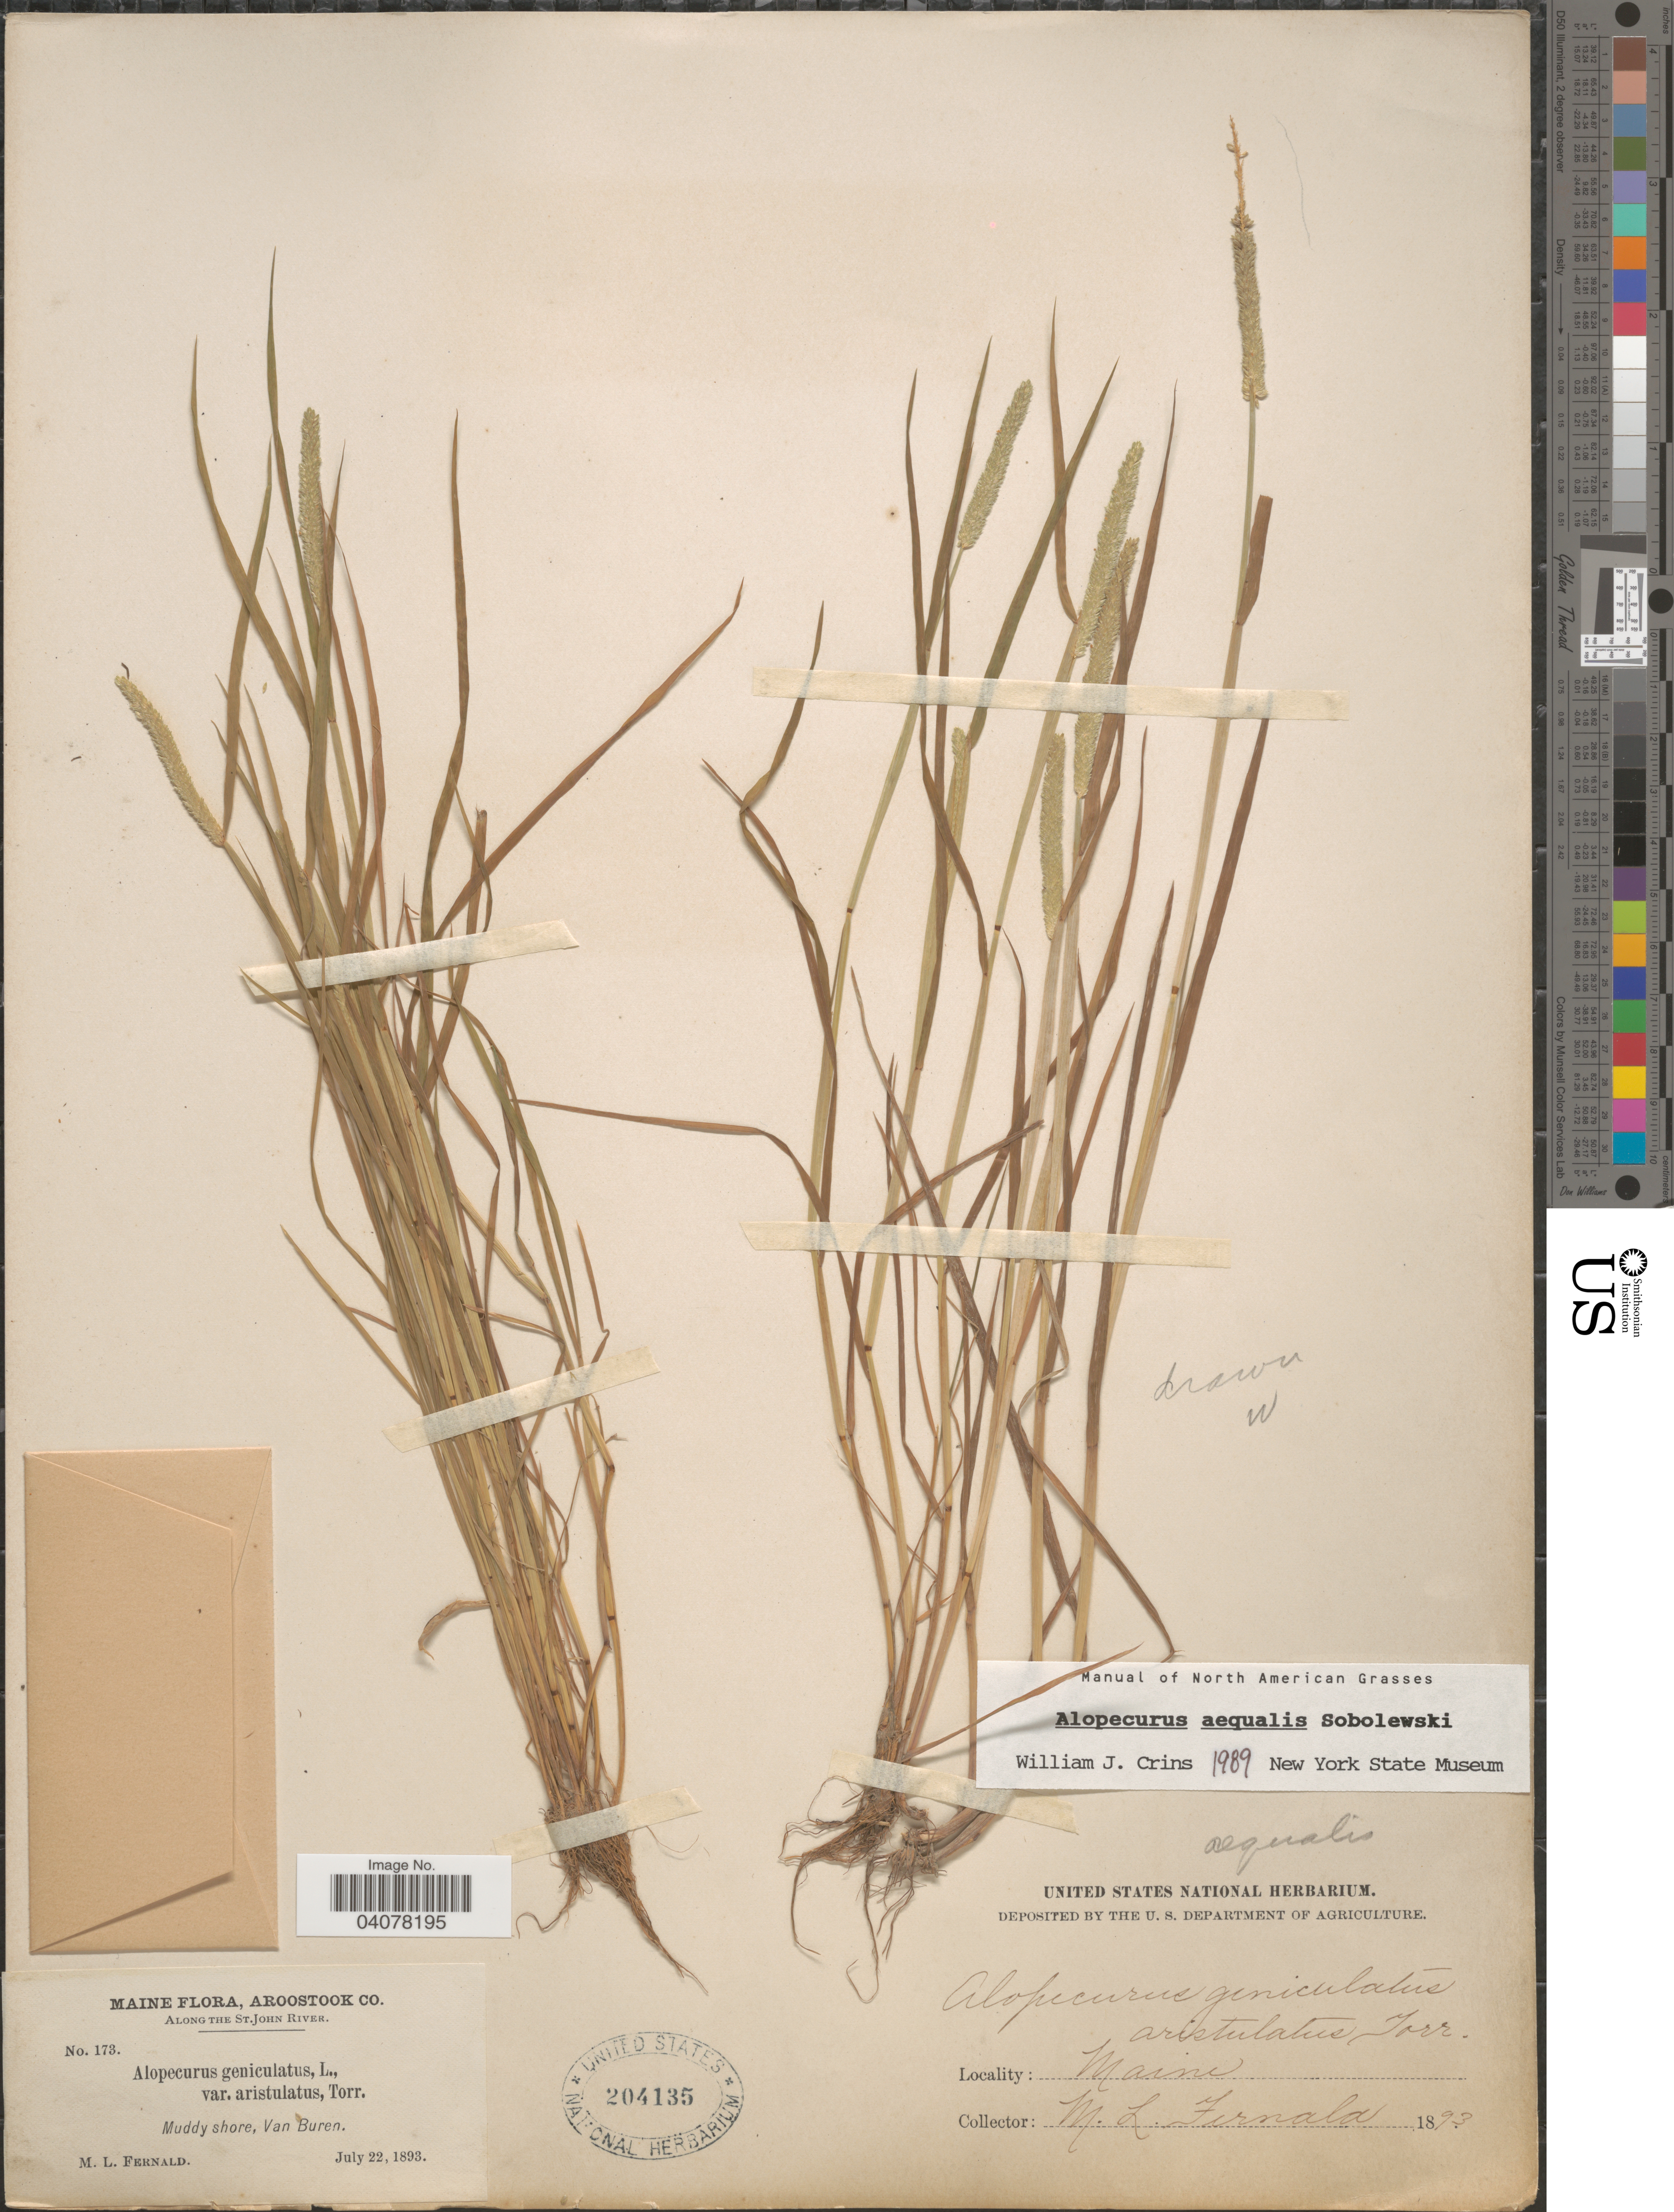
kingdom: Plantae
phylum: Tracheophyta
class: Liliopsida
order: Poales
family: Poaceae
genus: Alopecurus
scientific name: Alopecurus aequalis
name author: Sobol.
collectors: M. L. Fernald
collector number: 173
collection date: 1893-07-22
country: United States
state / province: Maine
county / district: Aroostook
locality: Along the St. John River. Muddy shore, Van Buren.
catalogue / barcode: US 204135